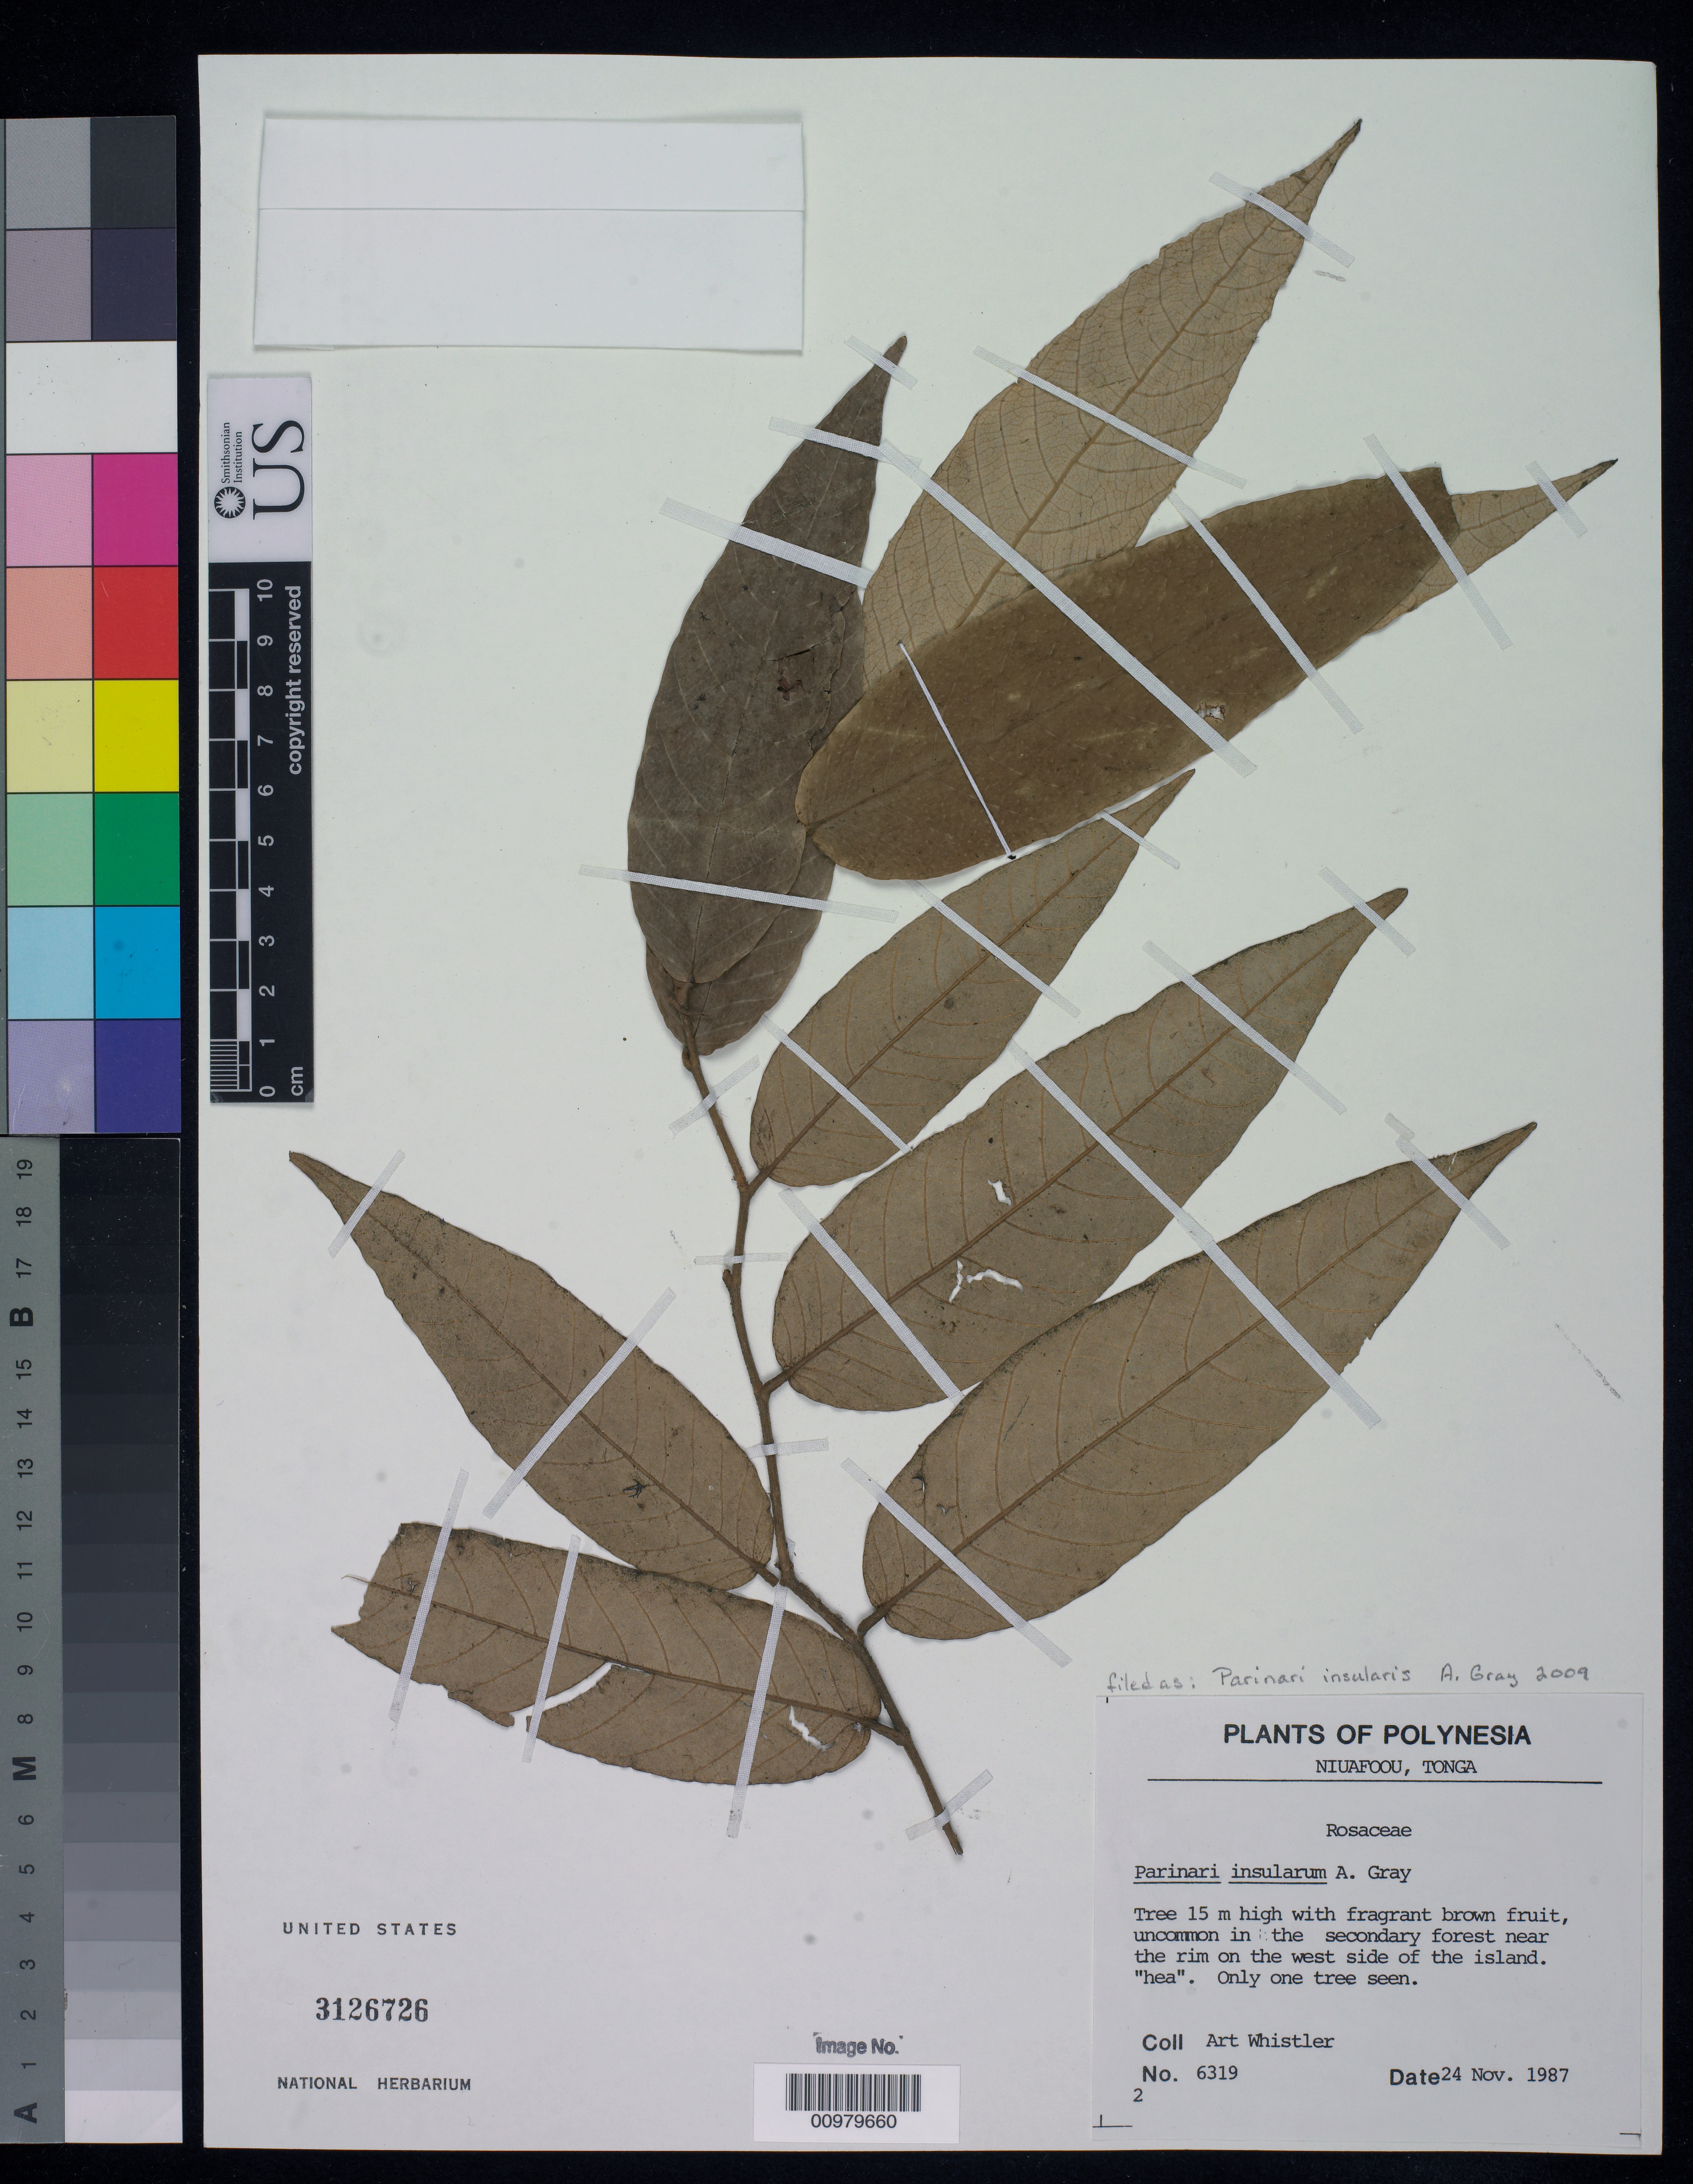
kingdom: Plantae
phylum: Tracheophyta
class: Magnoliopsida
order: Malpighiales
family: Chrysobalanaceae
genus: Parinari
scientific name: Parinari insularis A. Gray in Wilkes, as "insularum"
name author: A. Gray in Wilkes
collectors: A. Whistler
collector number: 6319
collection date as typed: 24 Dec 1987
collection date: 1987-12-24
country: Tonga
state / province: Tonga Outliers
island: Niuafo'ou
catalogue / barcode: US 3126726